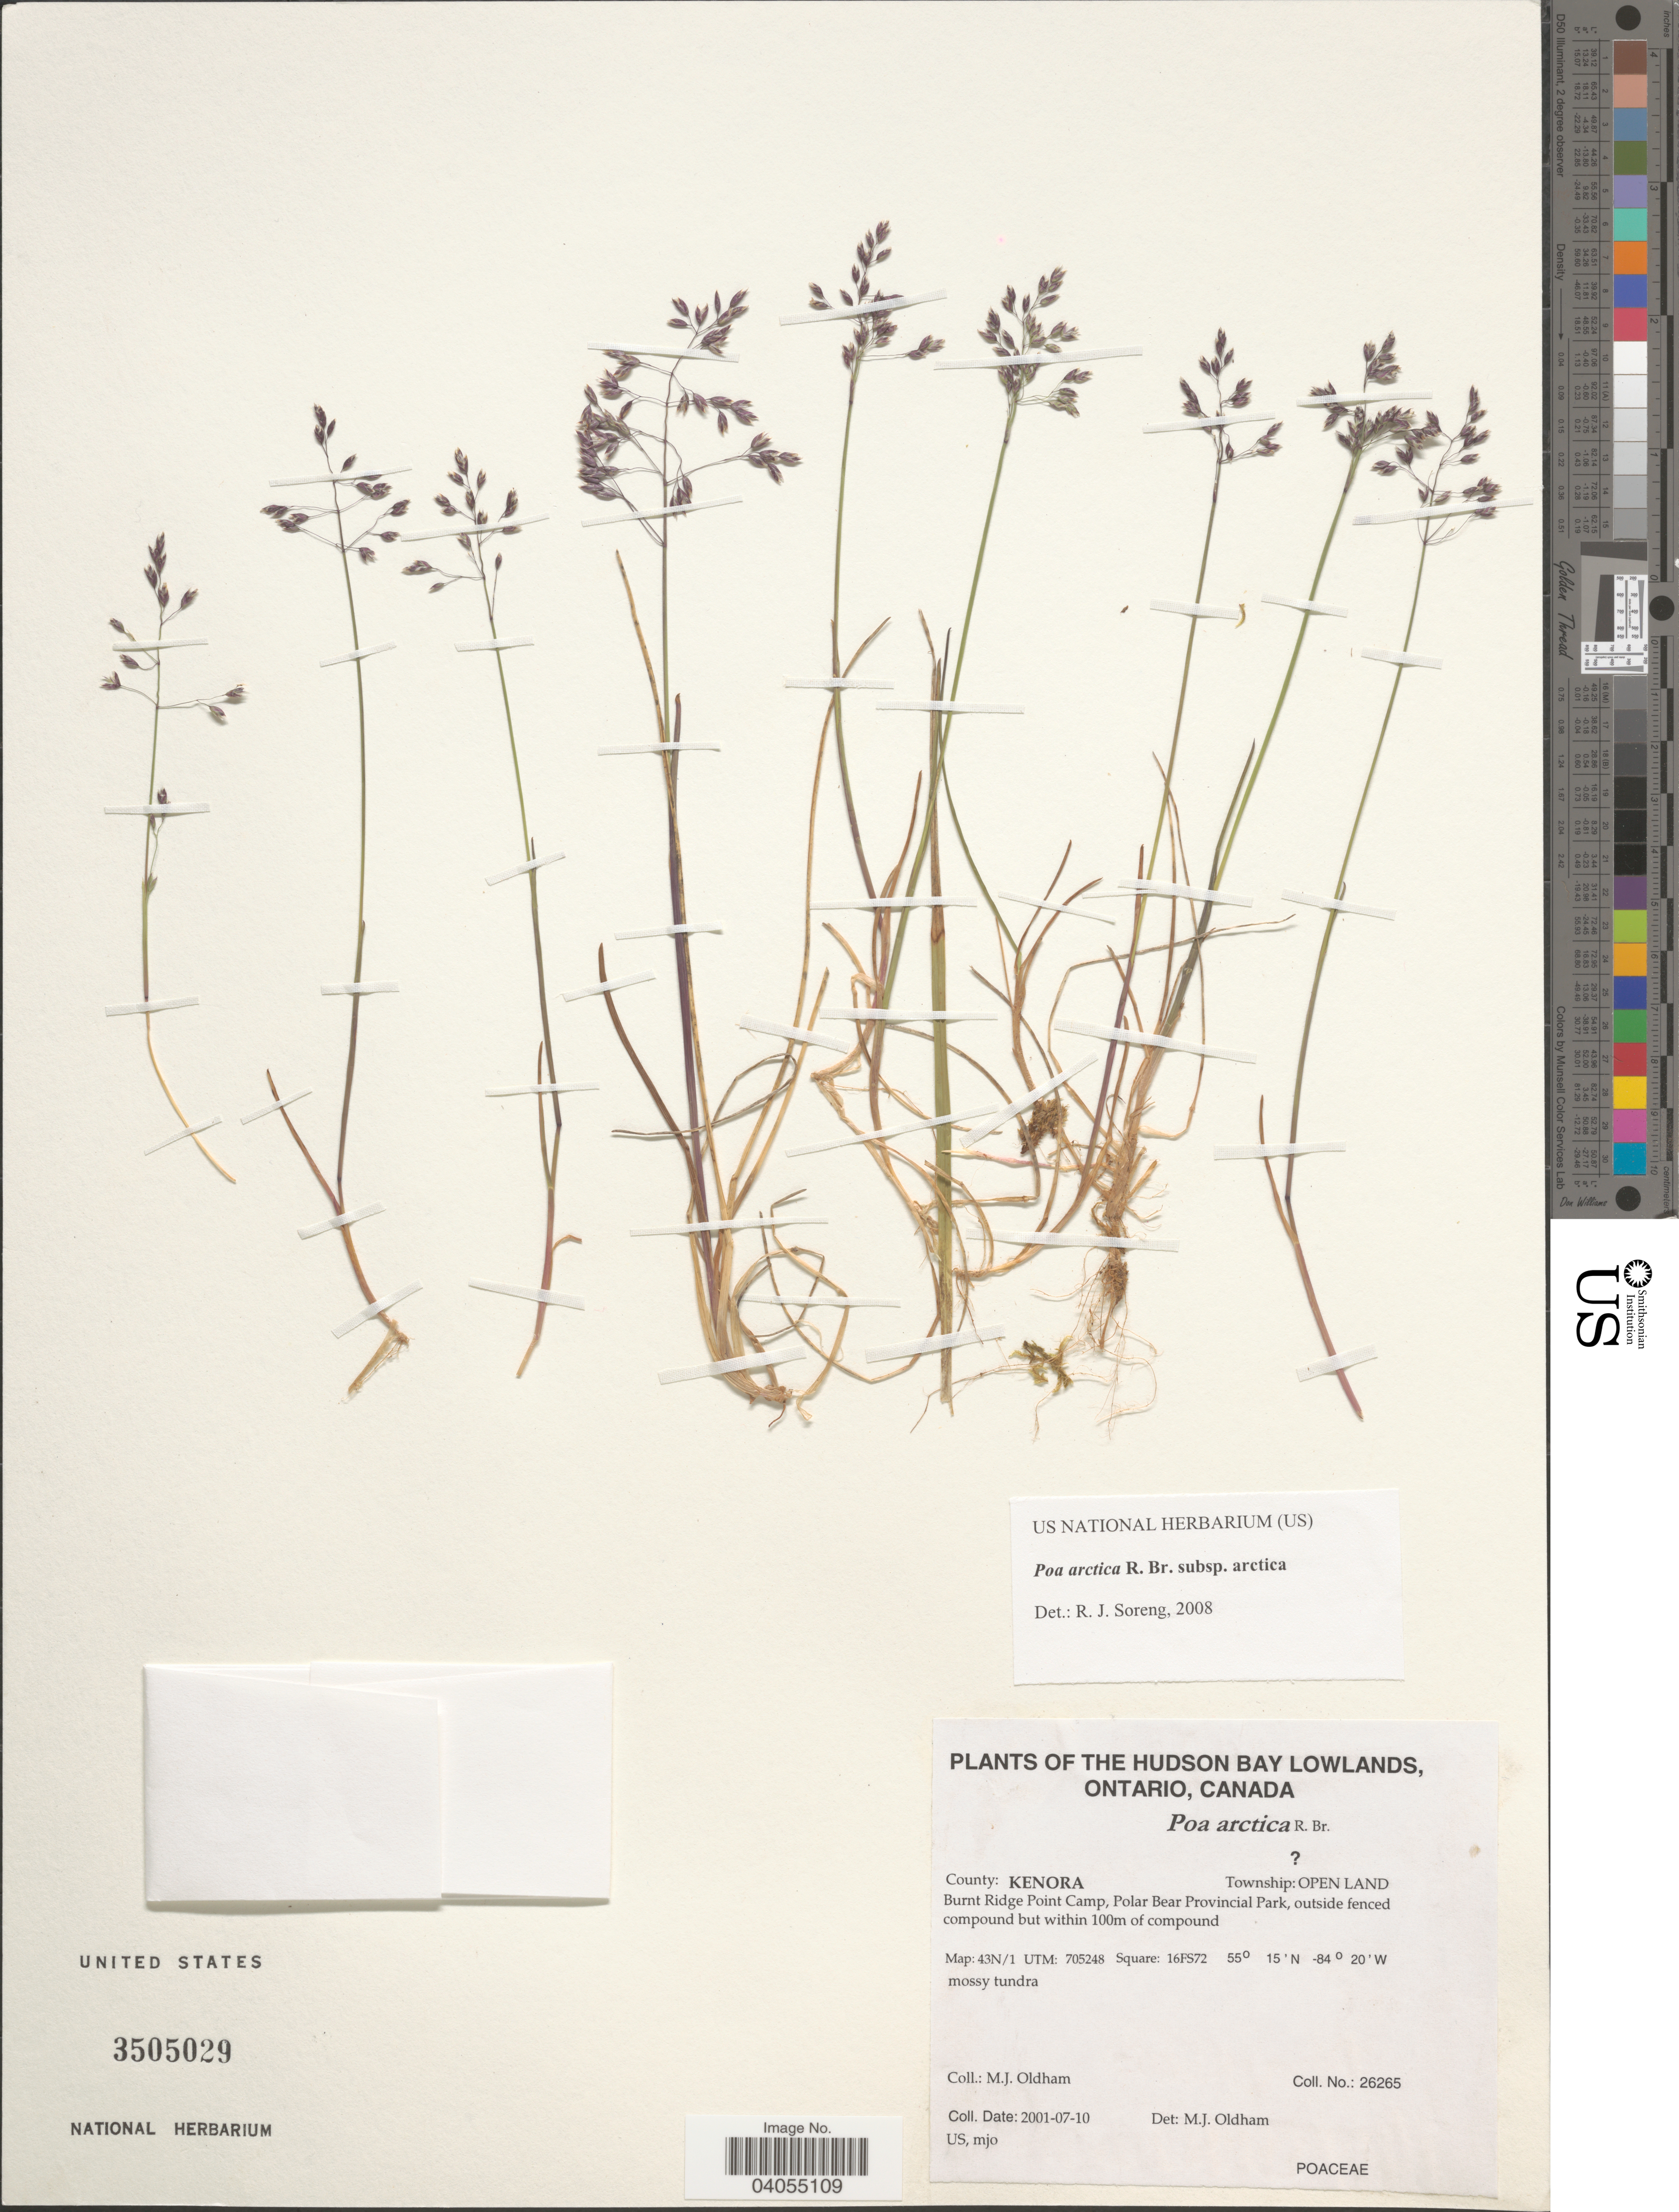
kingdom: Plantae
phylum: Tracheophyta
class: Liliopsida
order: Poales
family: Poaceae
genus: Poa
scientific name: Poa arctica subsp. arctica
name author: R. Br.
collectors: M. Oldham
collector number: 2625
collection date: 2001-07-10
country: Canada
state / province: Ontario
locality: Hudson Bay Lowlands. County: Kenora. Township: Open Land. Burnt Ridge Point Camp, Polar Bear Provincial Park, outside fenced compound but within 100m of compound. Map: 43N/1 UTM: 705248 Square: 16FS72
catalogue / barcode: US 3505029